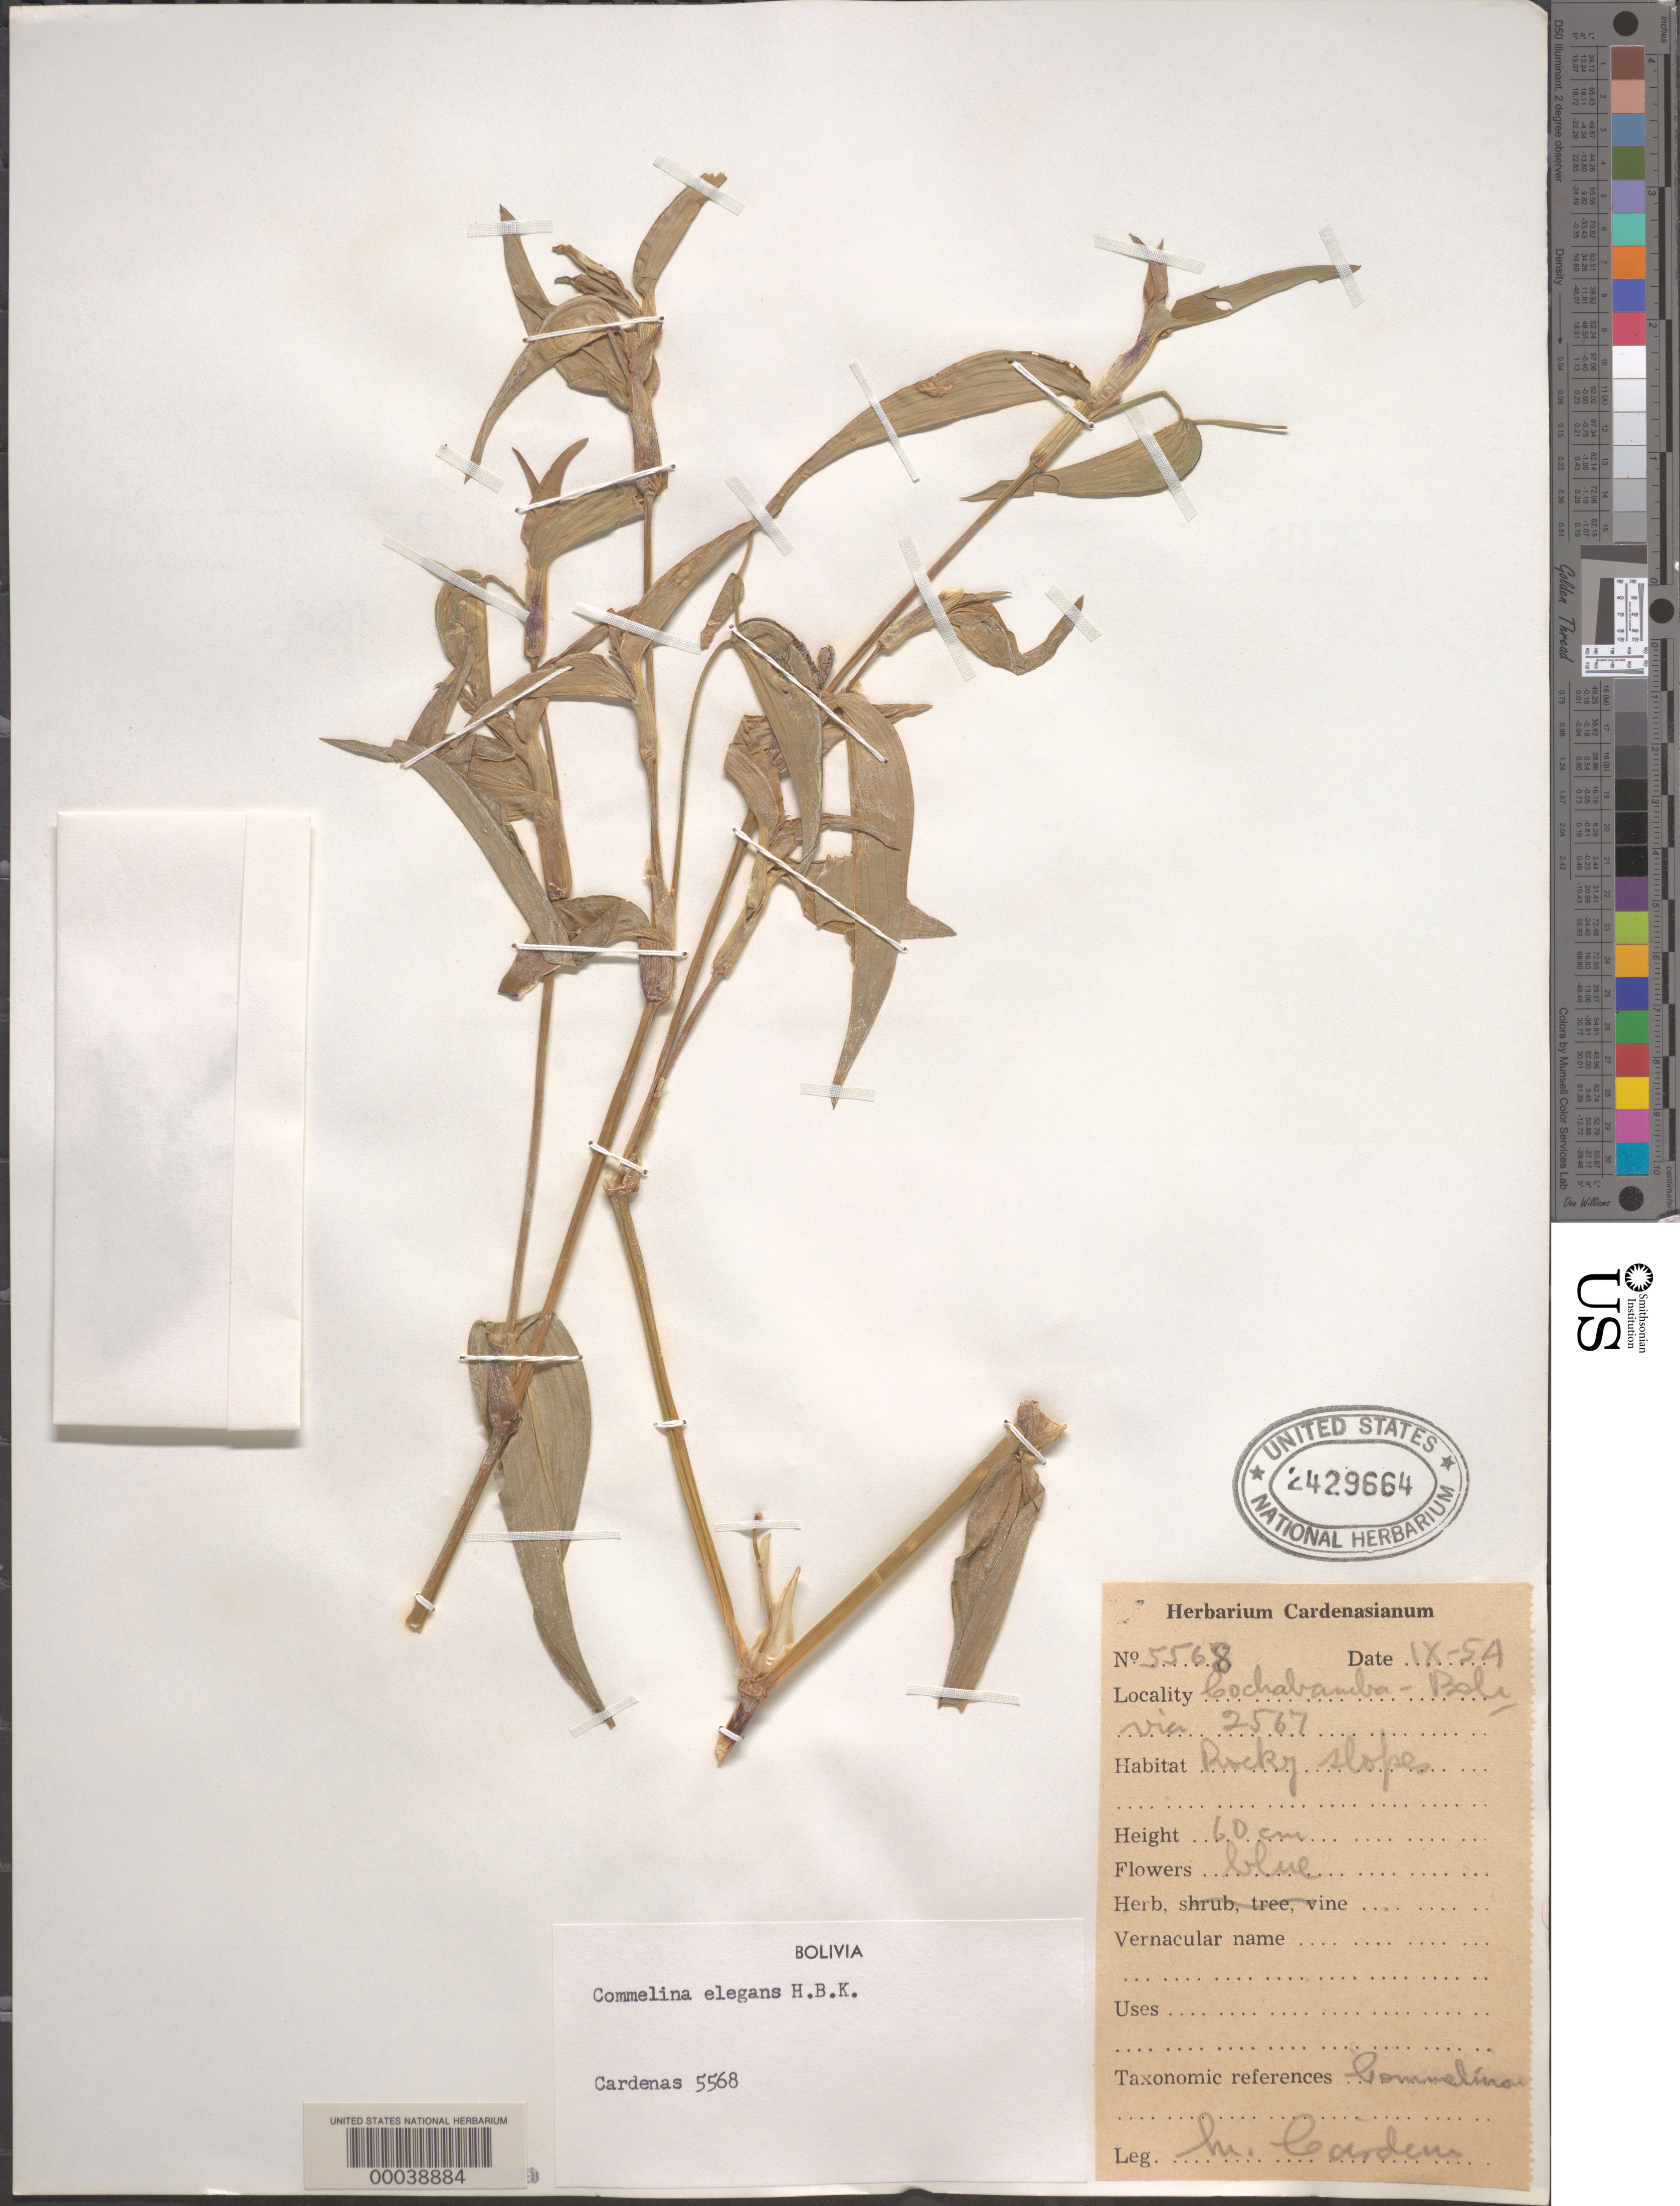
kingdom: Plantae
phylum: Tracheophyta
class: Liliopsida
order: Commelinales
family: Commelinaceae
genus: Commelina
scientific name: Commelina quitensis var. mandonii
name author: C.B. Clarke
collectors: M. Cárdenas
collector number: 5568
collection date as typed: Sep 1954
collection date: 1954-09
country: Bolivia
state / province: Cochabamba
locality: Cochabamba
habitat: Rocky slopes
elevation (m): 2567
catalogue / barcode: US 2429664